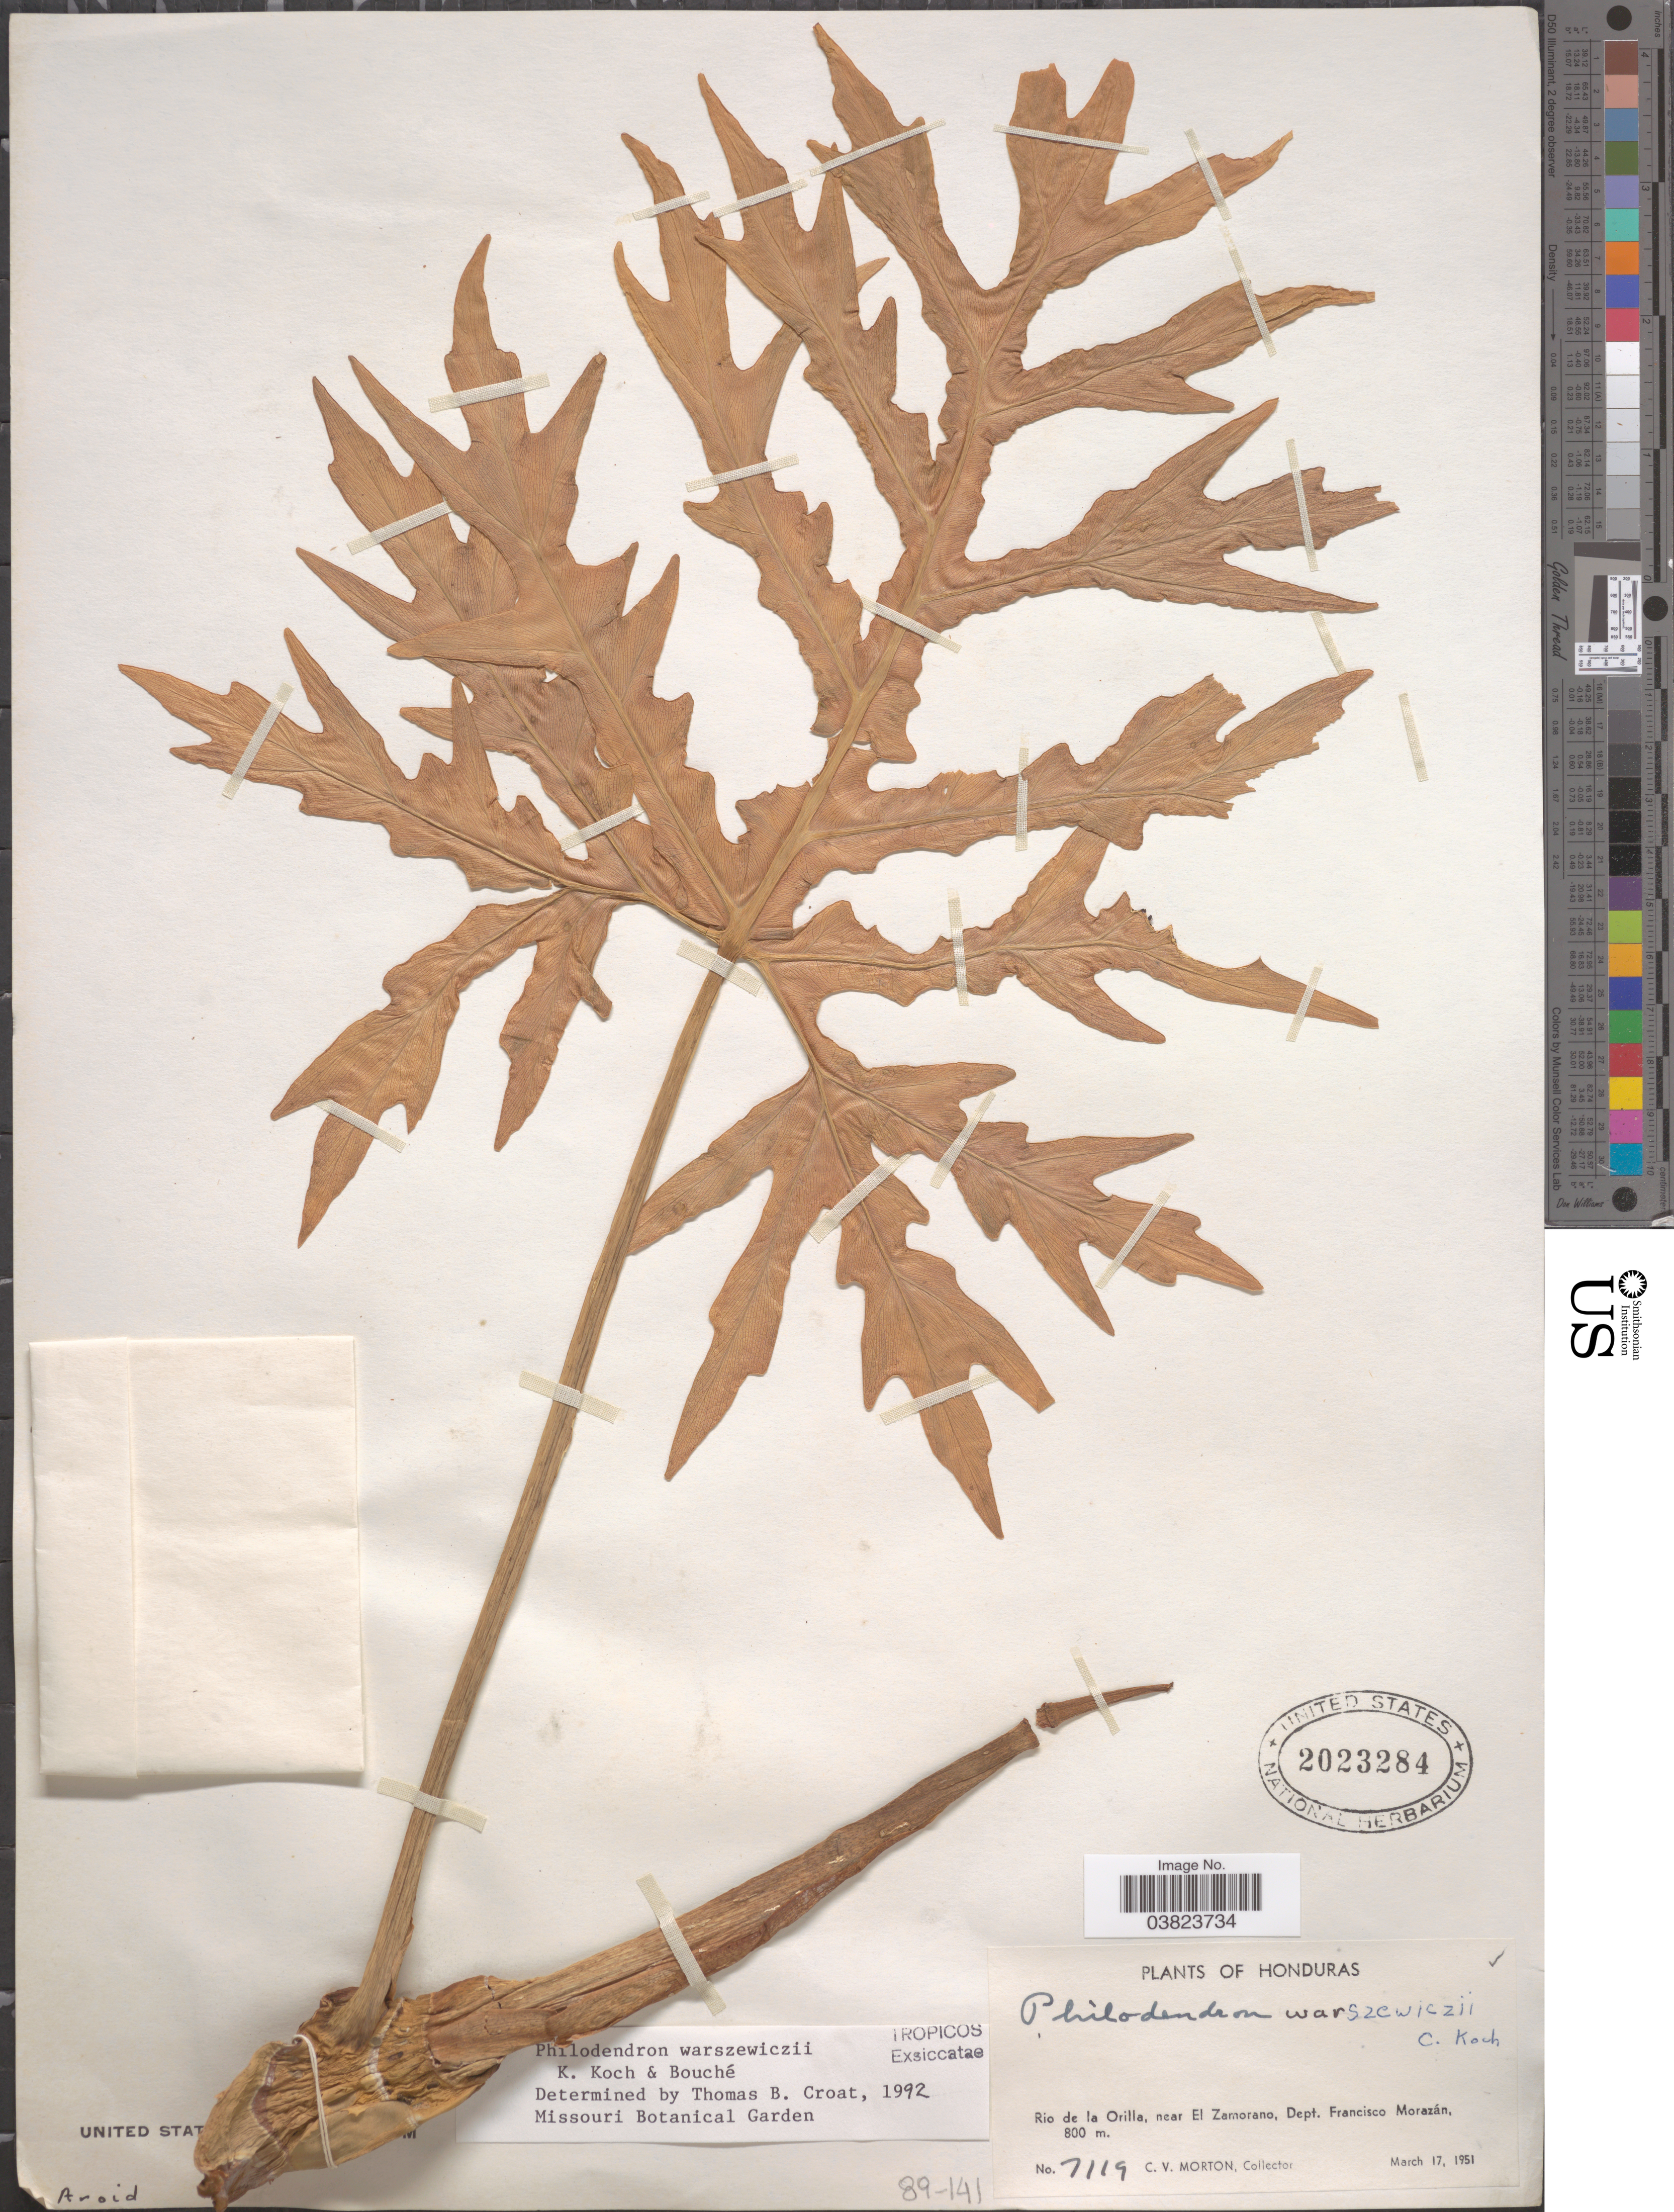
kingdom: Plantae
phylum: Tracheophyta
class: Liliopsida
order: Alismatales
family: Araceae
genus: Philodendron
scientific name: Philodendron warszewiczii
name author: K. Koch & C.D. Bouché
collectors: C. V. Morton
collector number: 7119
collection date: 1951-03-17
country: Honduras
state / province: Fco. Morazán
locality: Rio de la Orilla, near El Zamorano, Dept. Francisco Morazán.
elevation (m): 800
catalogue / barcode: US 2023284